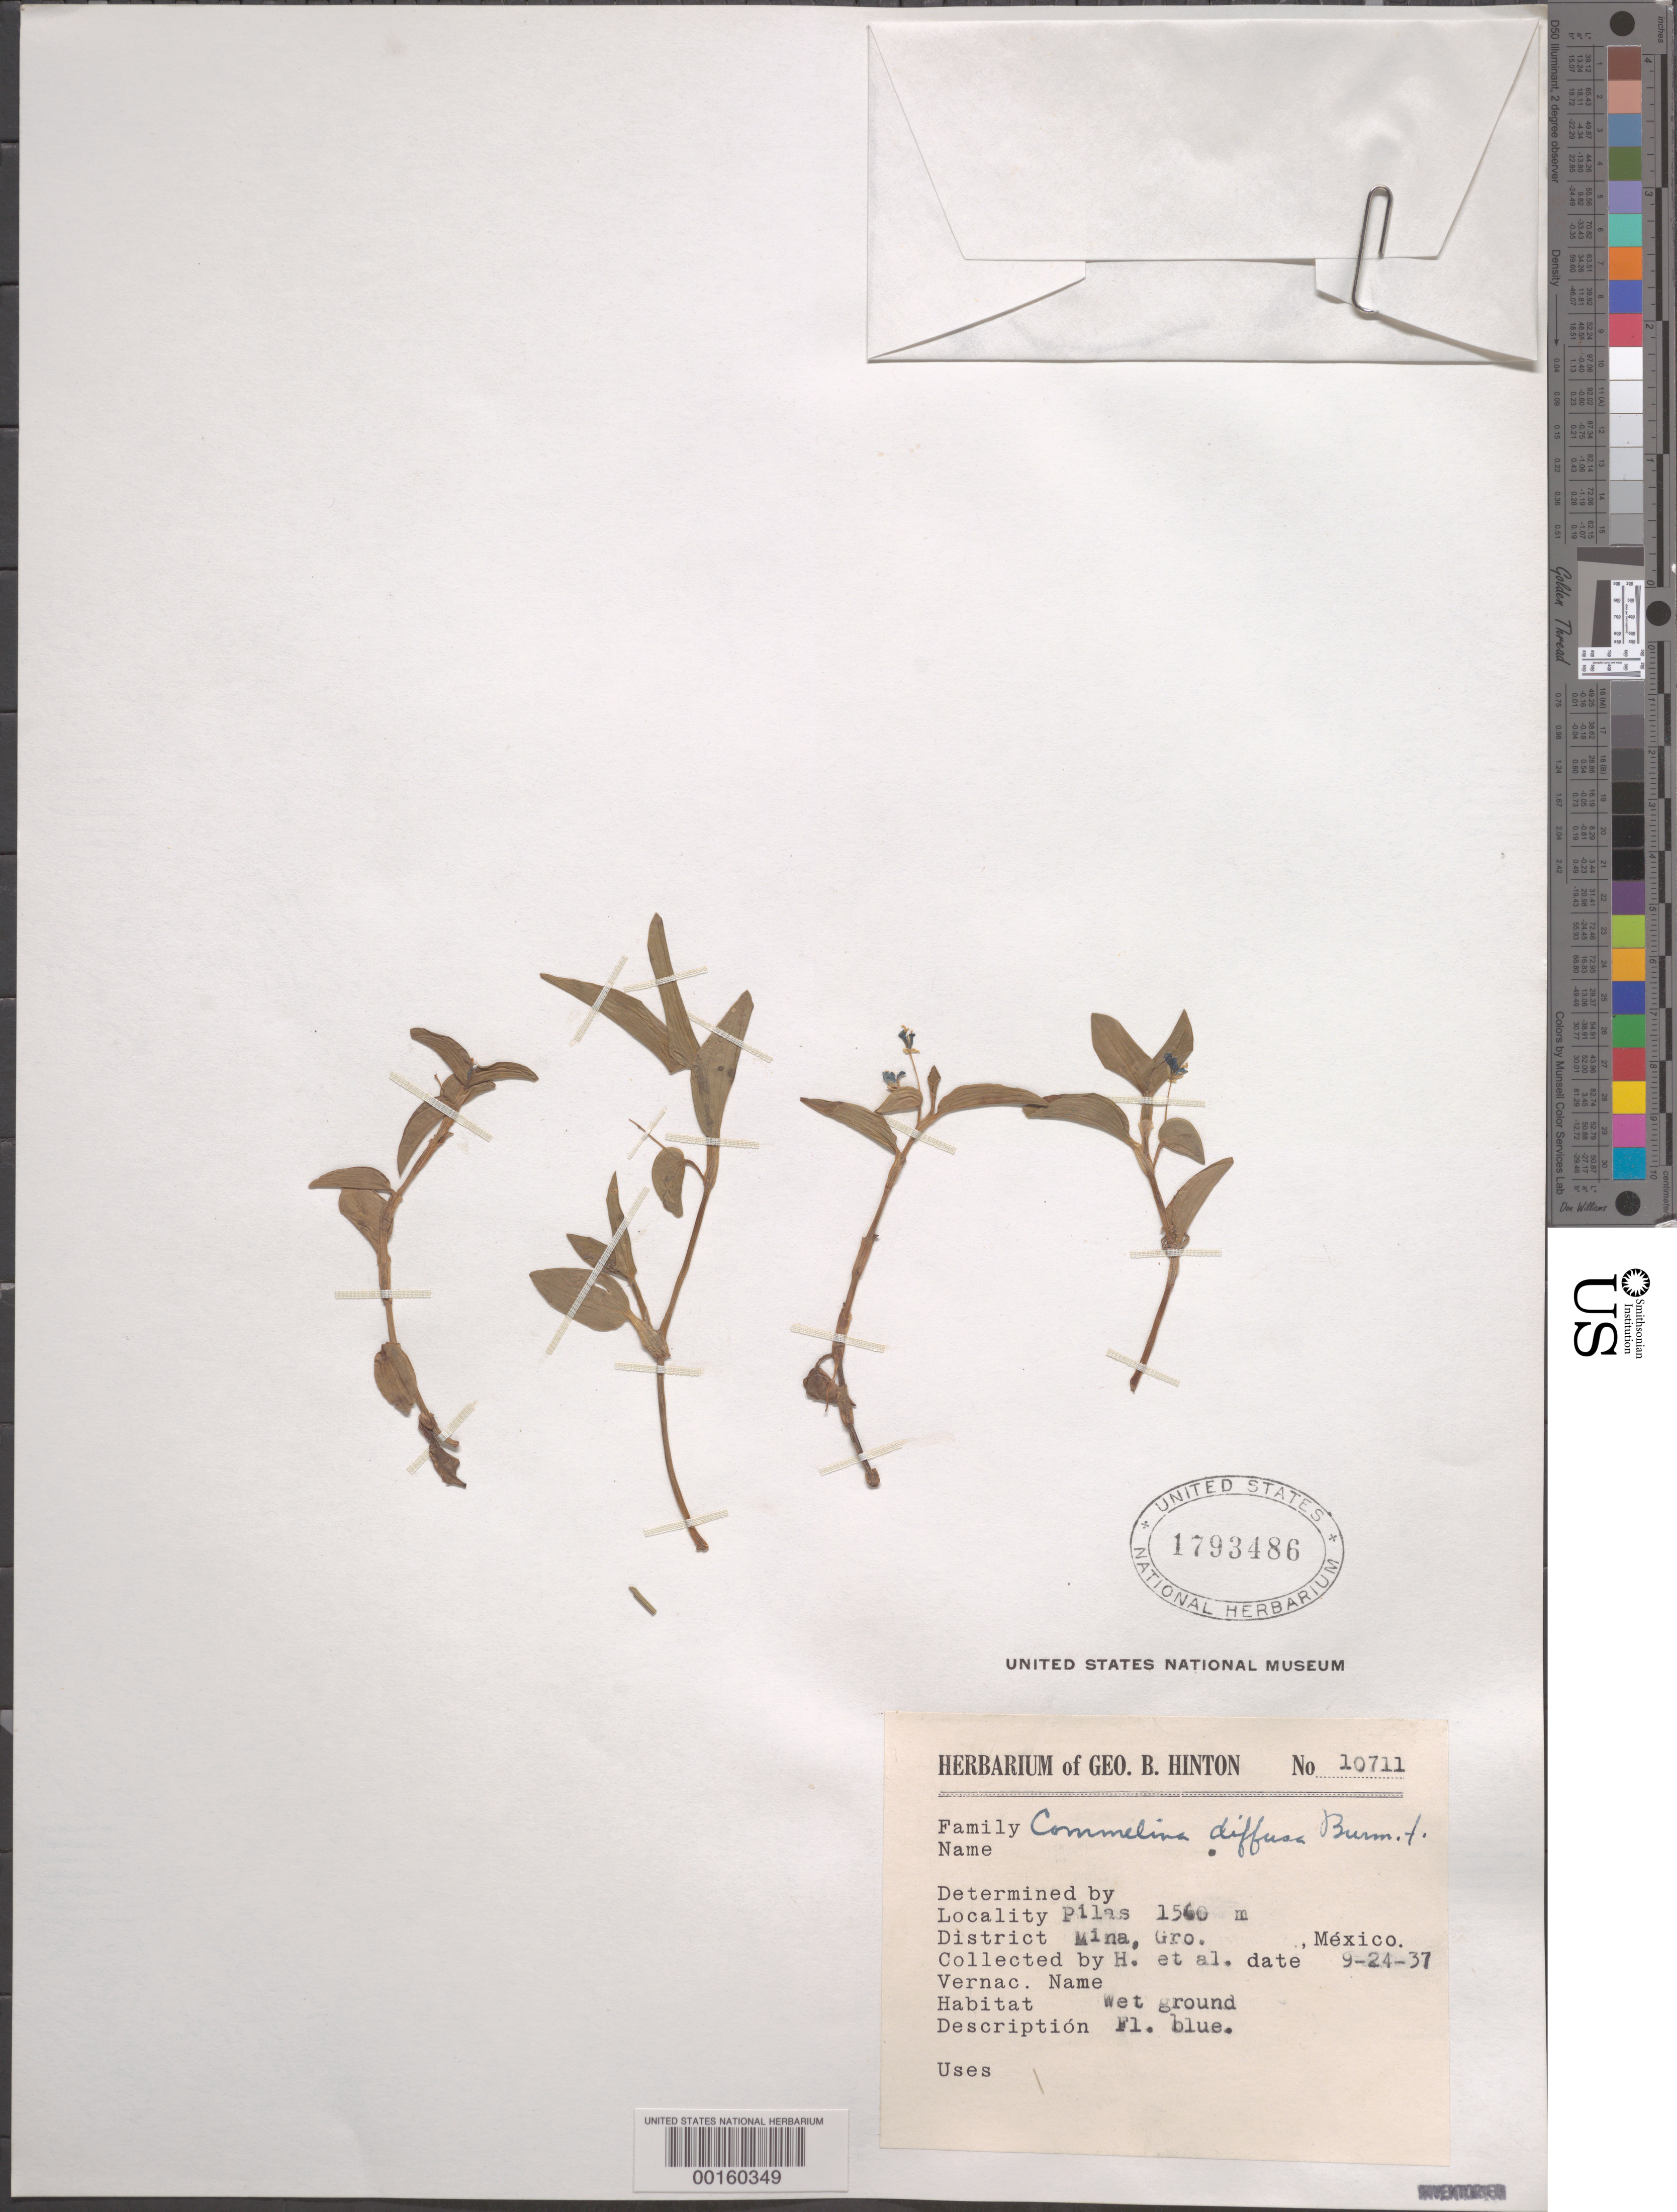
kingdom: Plantae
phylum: Tracheophyta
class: Liliopsida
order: Commelinales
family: Commelinaceae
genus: Commelina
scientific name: Commelina diffusa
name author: Burm. f.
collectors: G. B. Hinton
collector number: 10711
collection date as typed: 24 Sep 1937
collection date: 1937-09-24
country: Mexico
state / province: Guerrero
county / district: Mina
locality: Pilas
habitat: Wet soil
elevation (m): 1560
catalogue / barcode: US 1793486